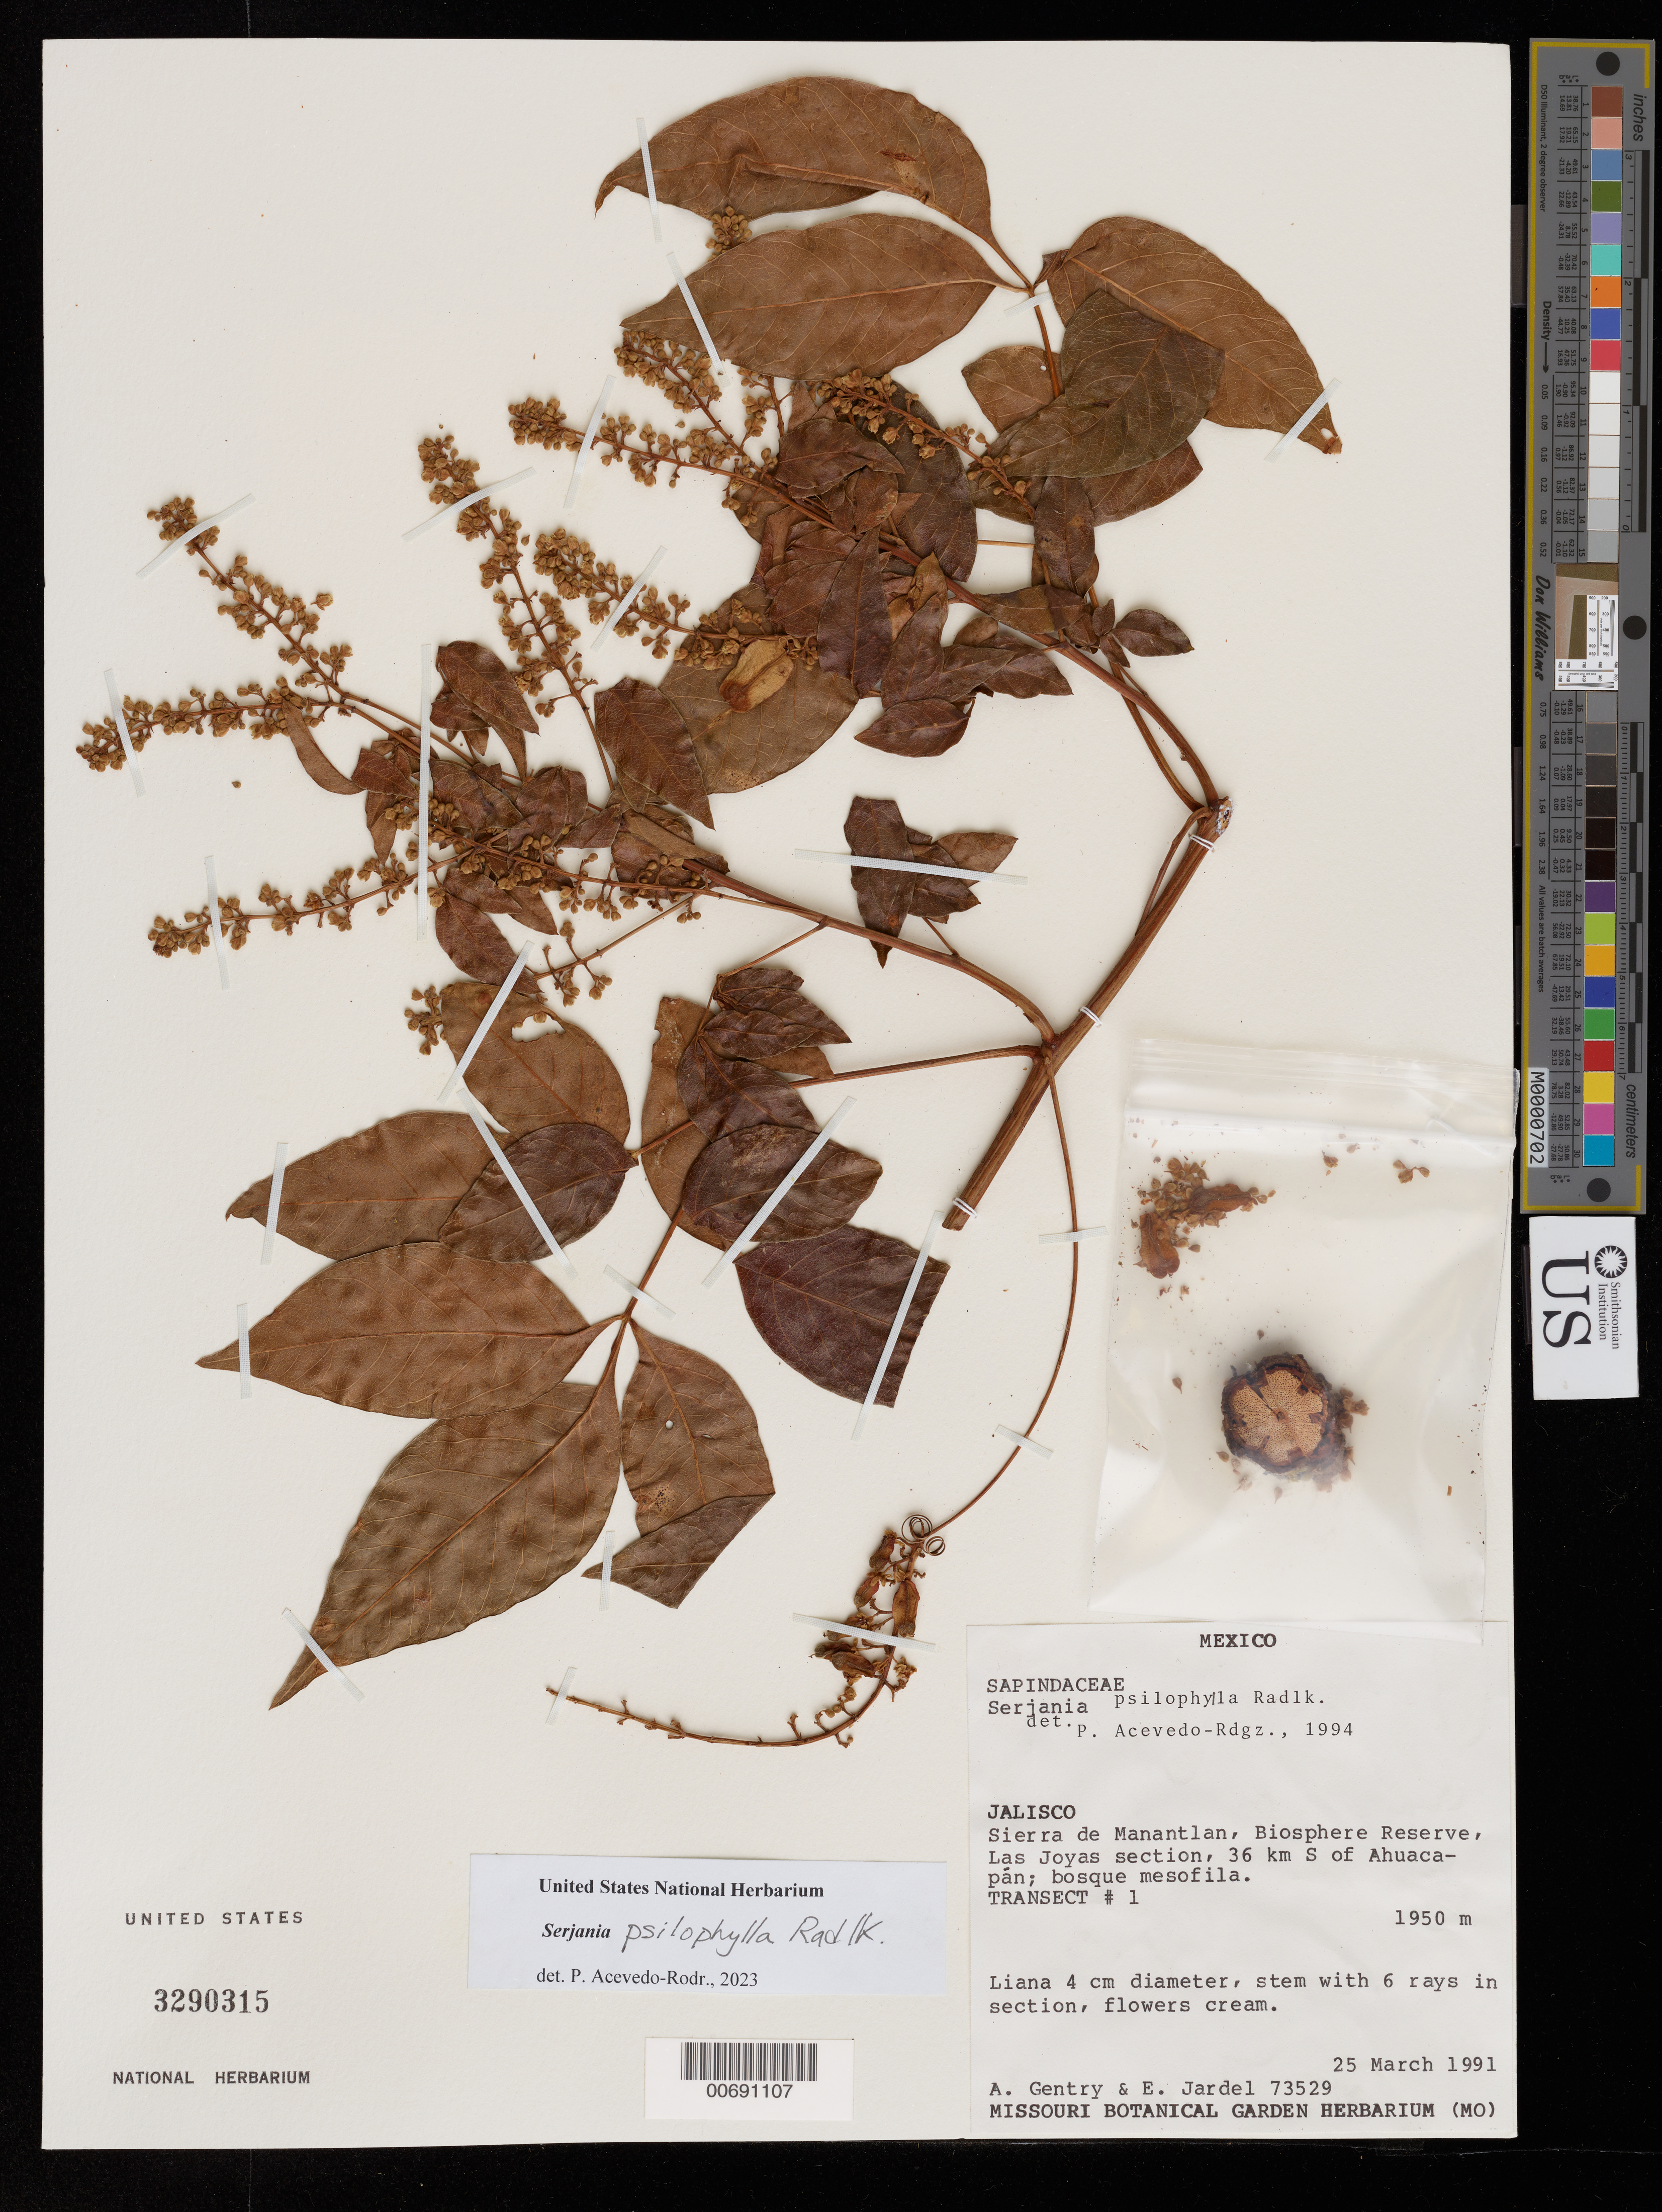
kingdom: Plantae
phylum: Tracheophyta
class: Magnoliopsida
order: Sapindales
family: Sapindaceae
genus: Serjania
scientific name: Serjania rufisepala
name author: Radlk.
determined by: Acevedo-Rodriguez, P., (US), Smithsonian Institution - National Museum of Natural History (UNITED STATES)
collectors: A. H. Gentry & E. Jardel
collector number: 73529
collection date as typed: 25 Mar 1991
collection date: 1991-03-25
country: Mexico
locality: Jalisco: Sierra de Manantlan, Biosphere Reserve, Las Joyas section, 36 km S of Ahuacapán.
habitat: Bosque mesofila. Transect 1.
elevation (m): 1950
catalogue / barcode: US 3290315